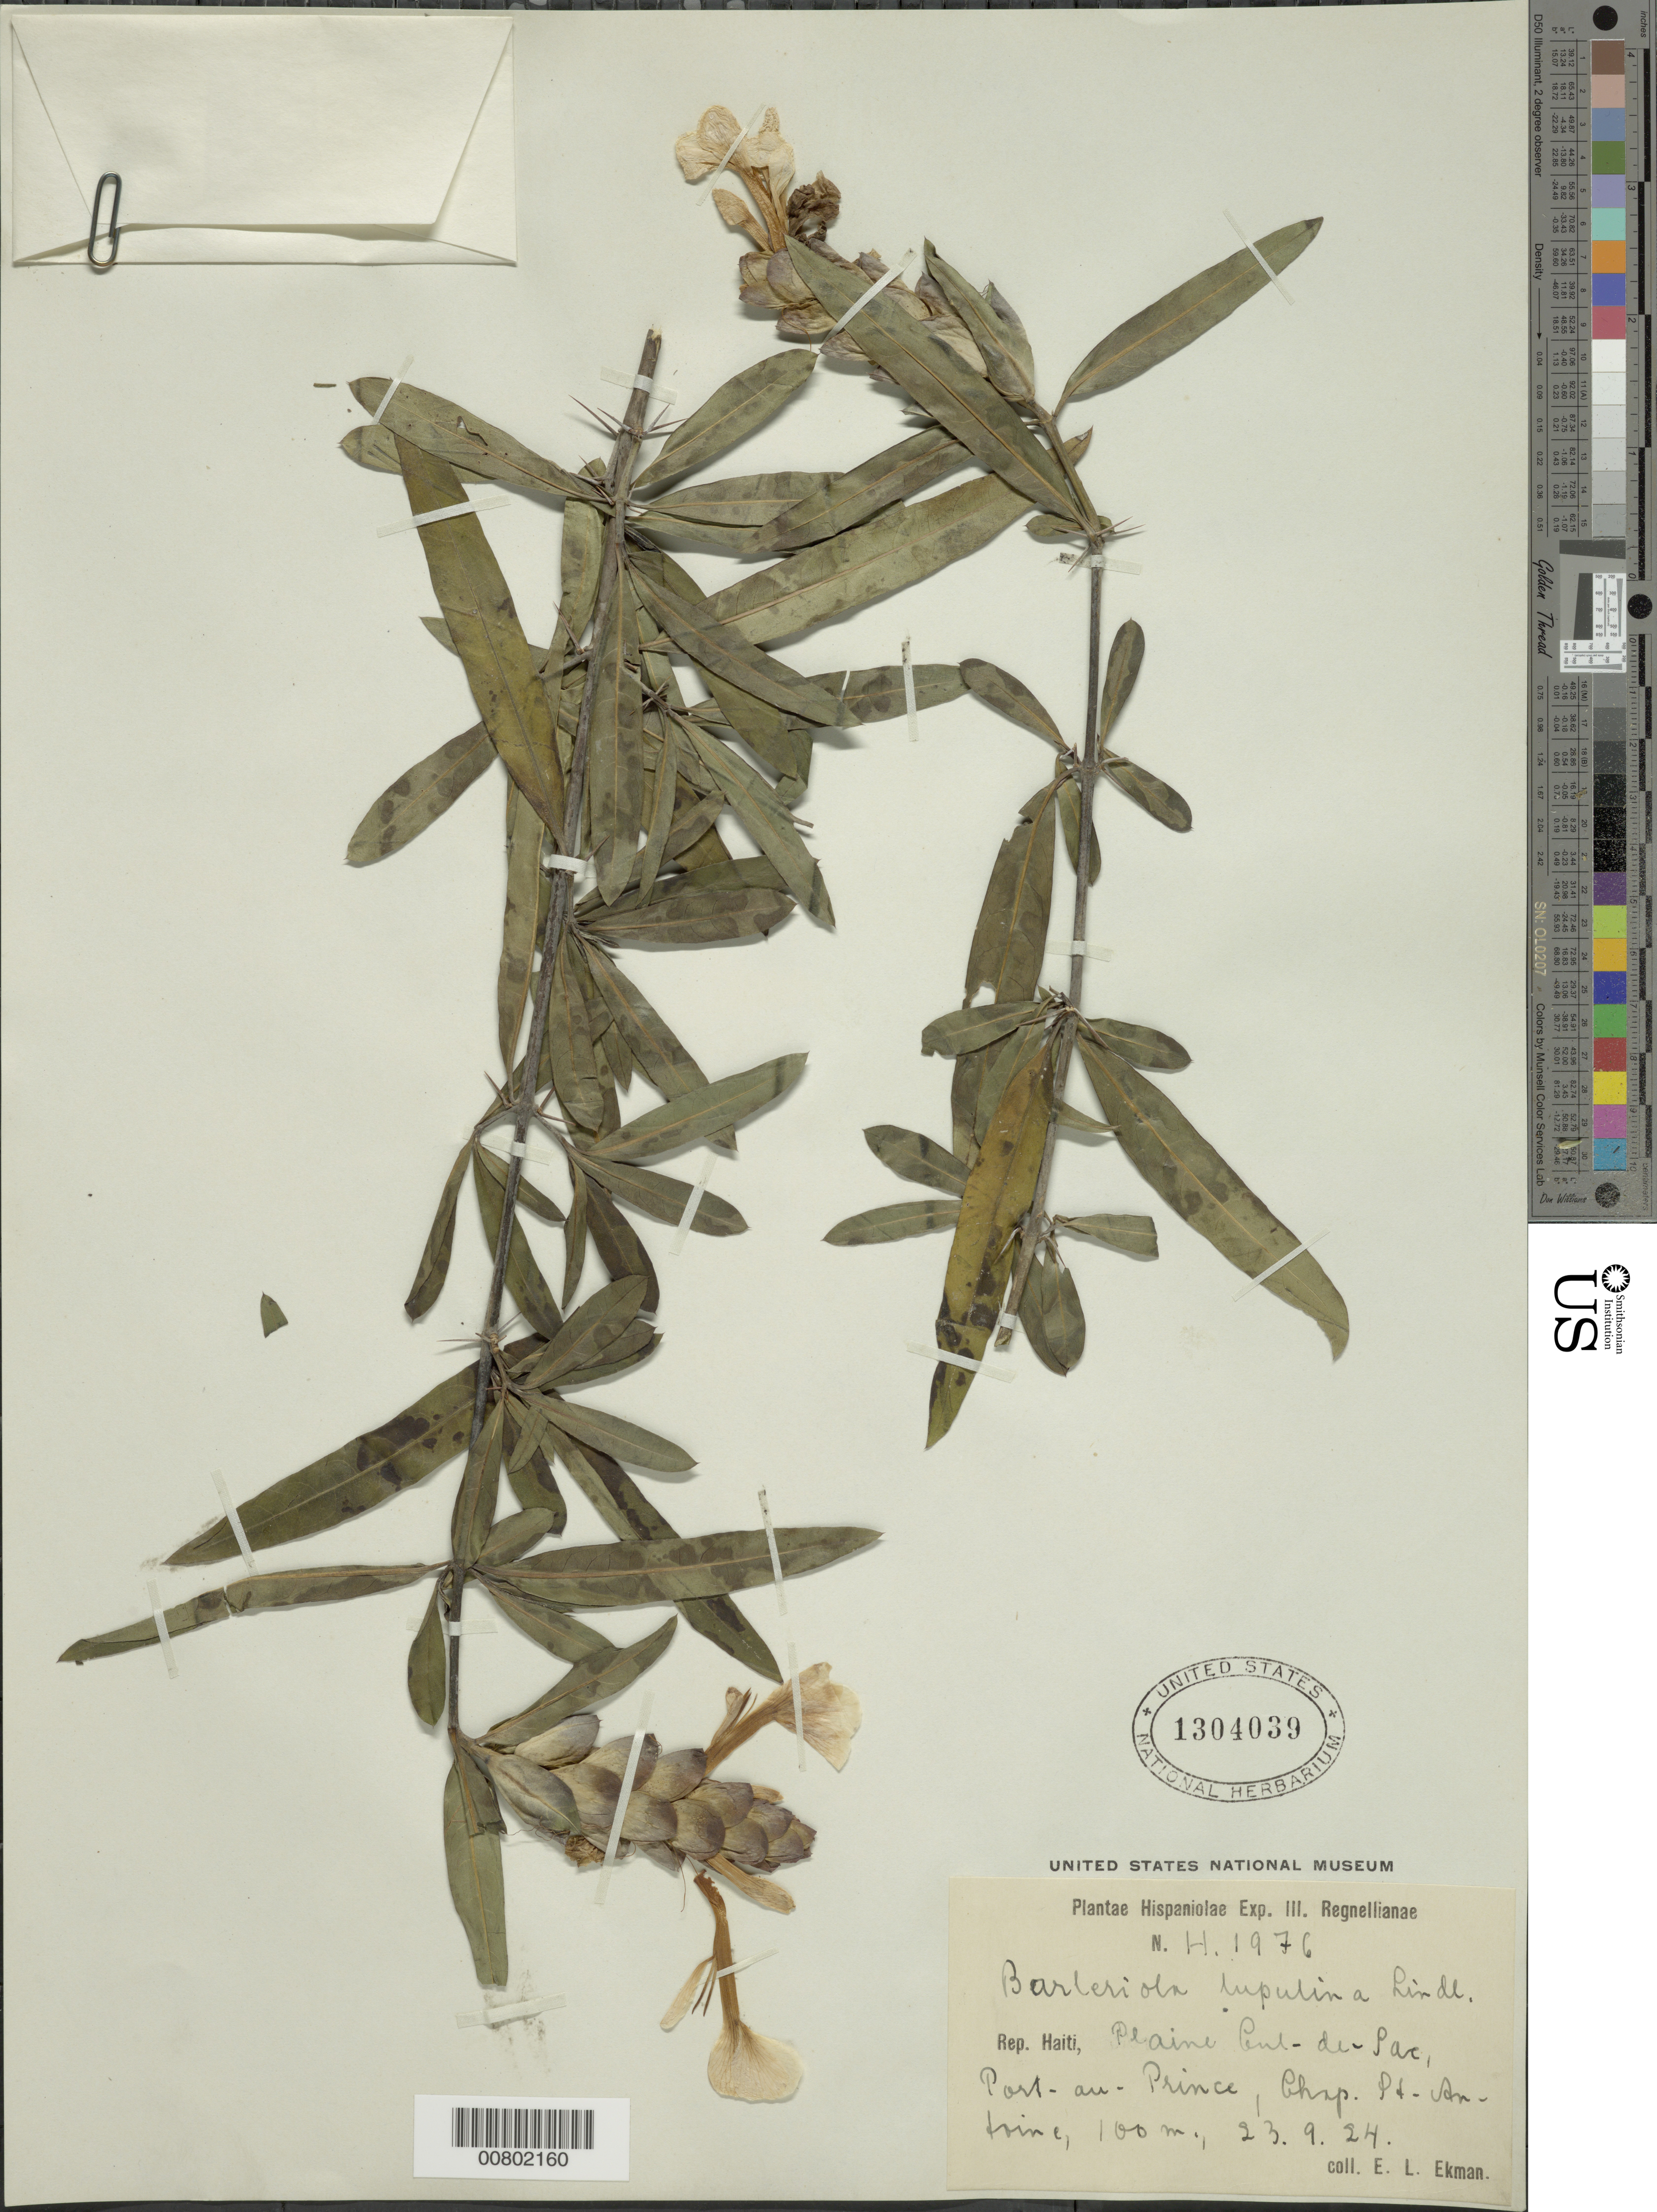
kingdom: Plantae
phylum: Tracheophyta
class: Magnoliopsida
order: Lamiales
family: Acanthaceae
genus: Barleria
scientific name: Barleria lupulina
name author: Lindl.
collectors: E. L. Ekman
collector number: H 1976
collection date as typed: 23 Nov 1924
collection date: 1924-11-23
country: Haiti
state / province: Ouest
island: Hispaniola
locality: Plaine Cul-de-Sac, Port-au-Prince, Chap. St-Antoine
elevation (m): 100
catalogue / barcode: US 1304039